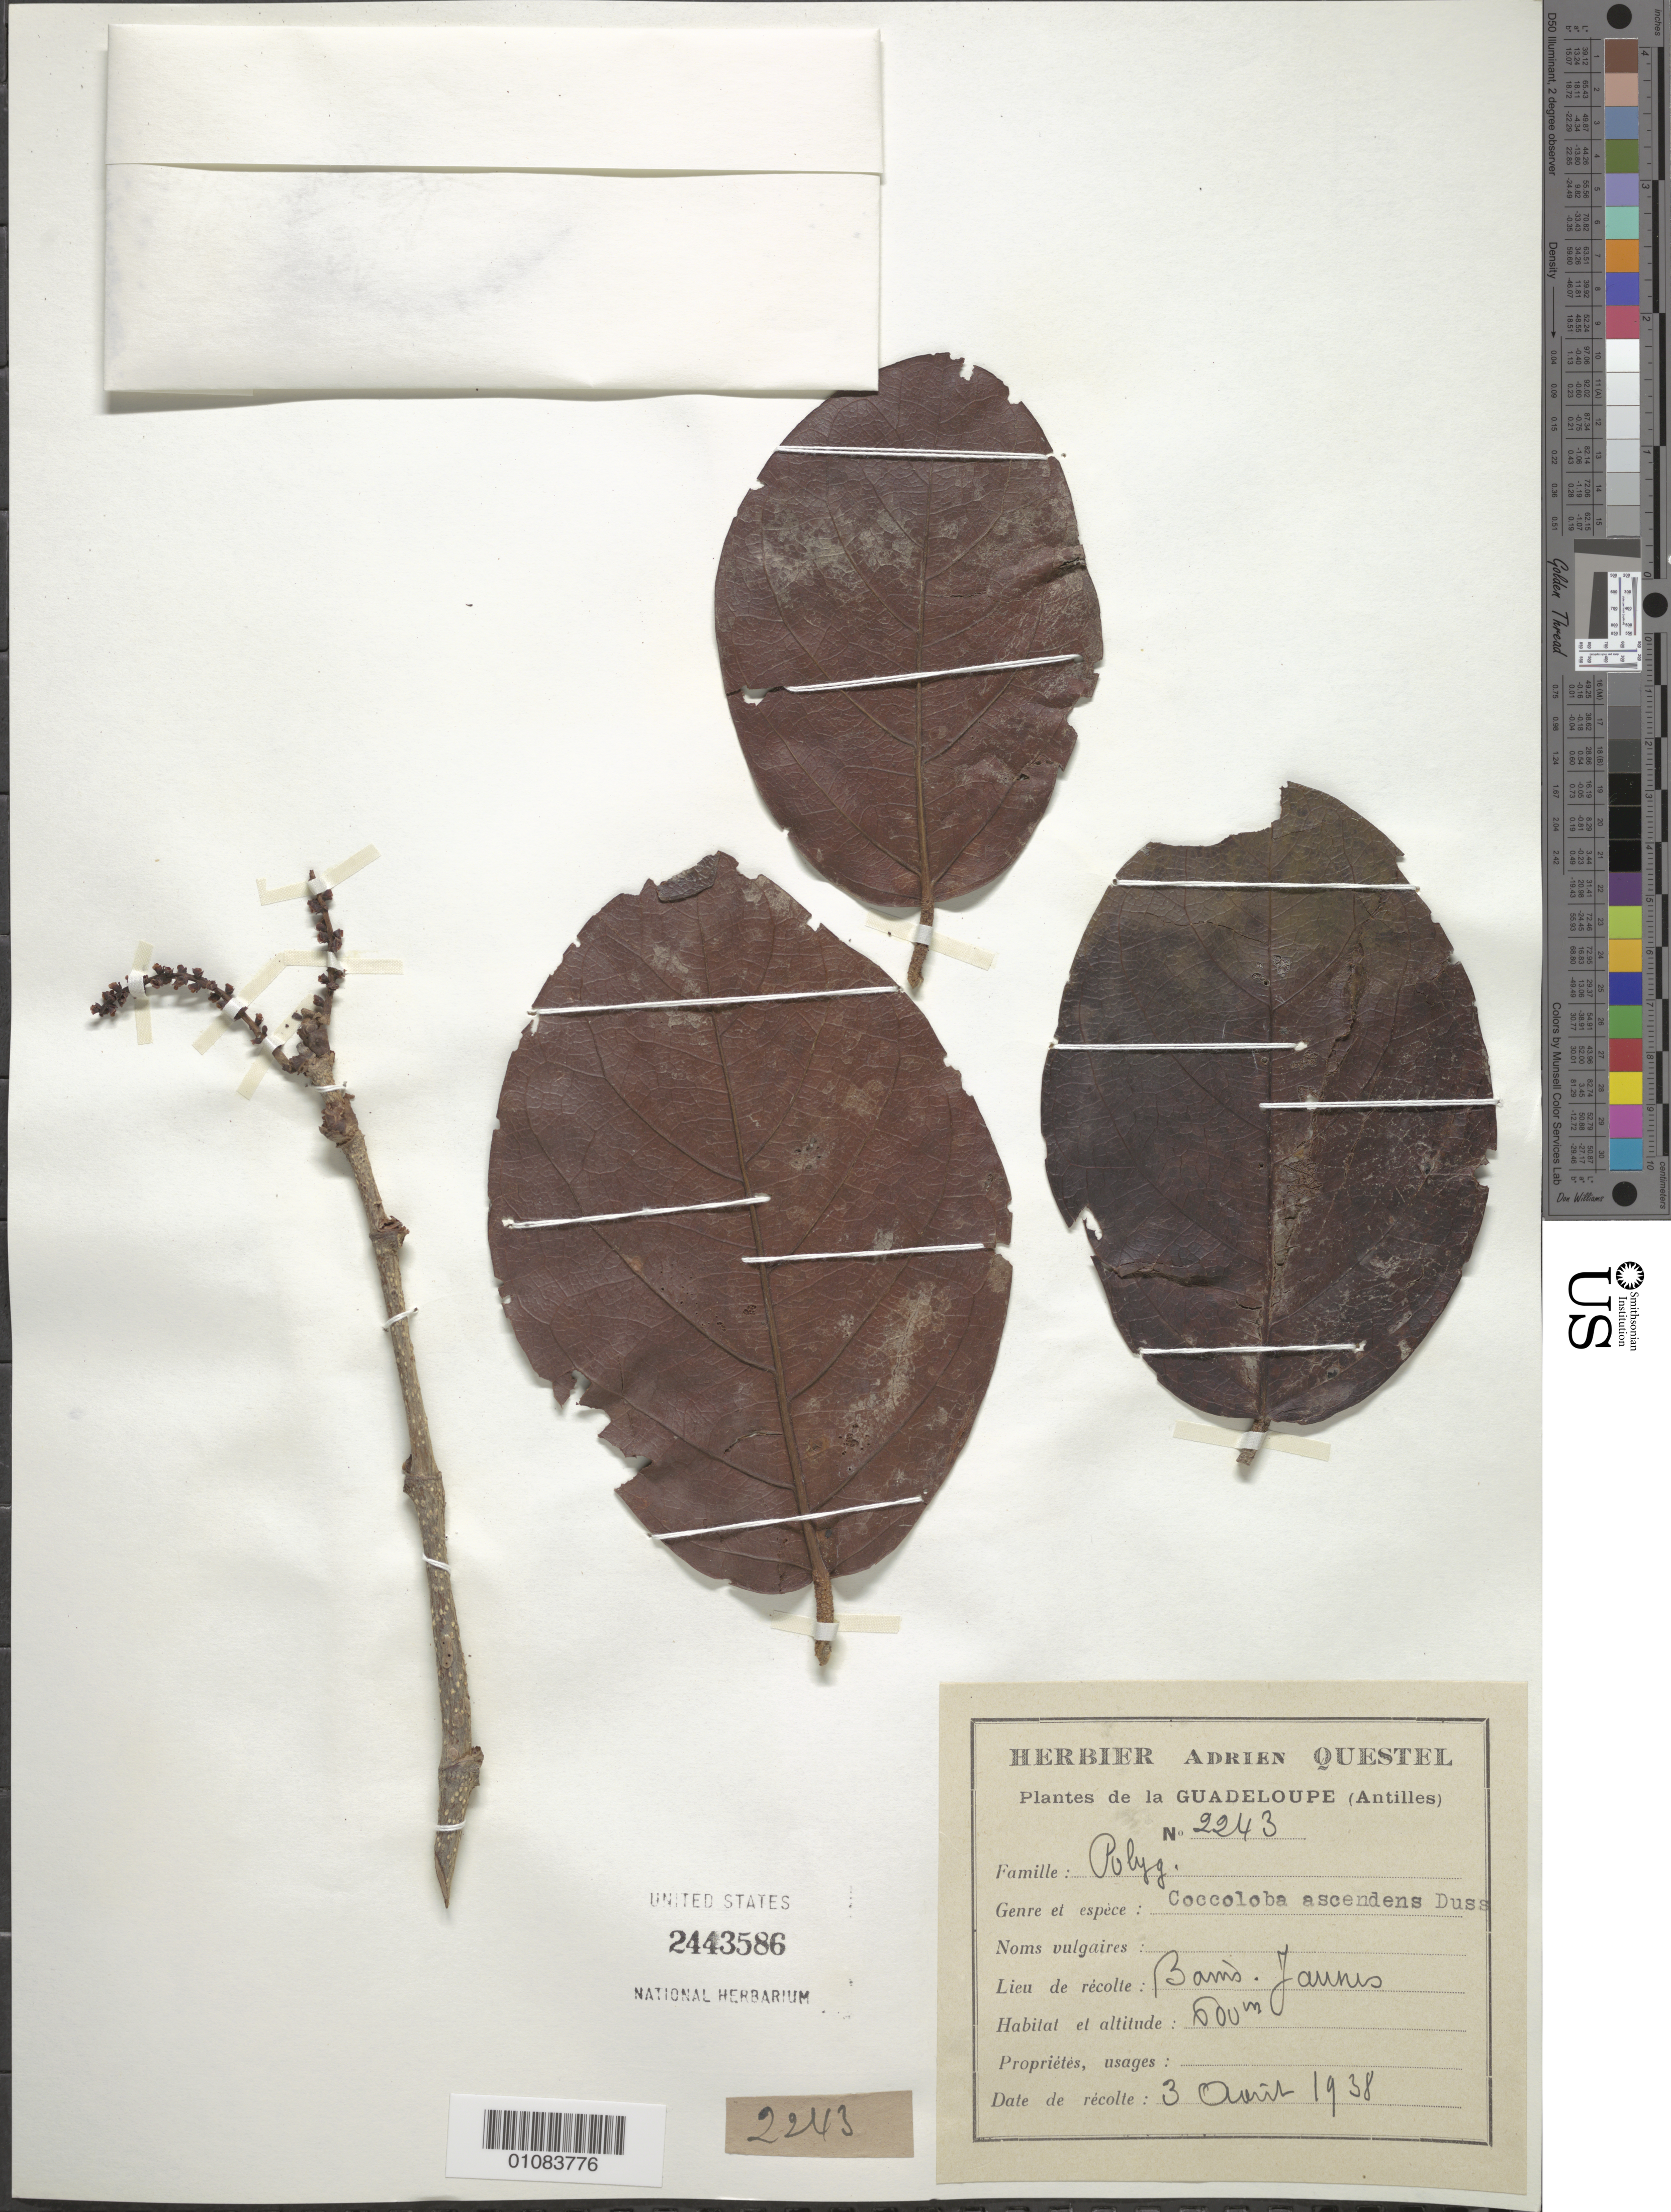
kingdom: Plantae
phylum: Tracheophyta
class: Magnoliopsida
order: Caryophyllales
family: Polygonaceae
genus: Coccoloba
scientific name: Coccoloba ascendens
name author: Duss ex Lindau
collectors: A. Questel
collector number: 2243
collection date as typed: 03 Apr 1938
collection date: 1938-04-03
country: Guadeloupe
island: Basse Terre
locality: Bains Jaunes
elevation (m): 600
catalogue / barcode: US 2443586